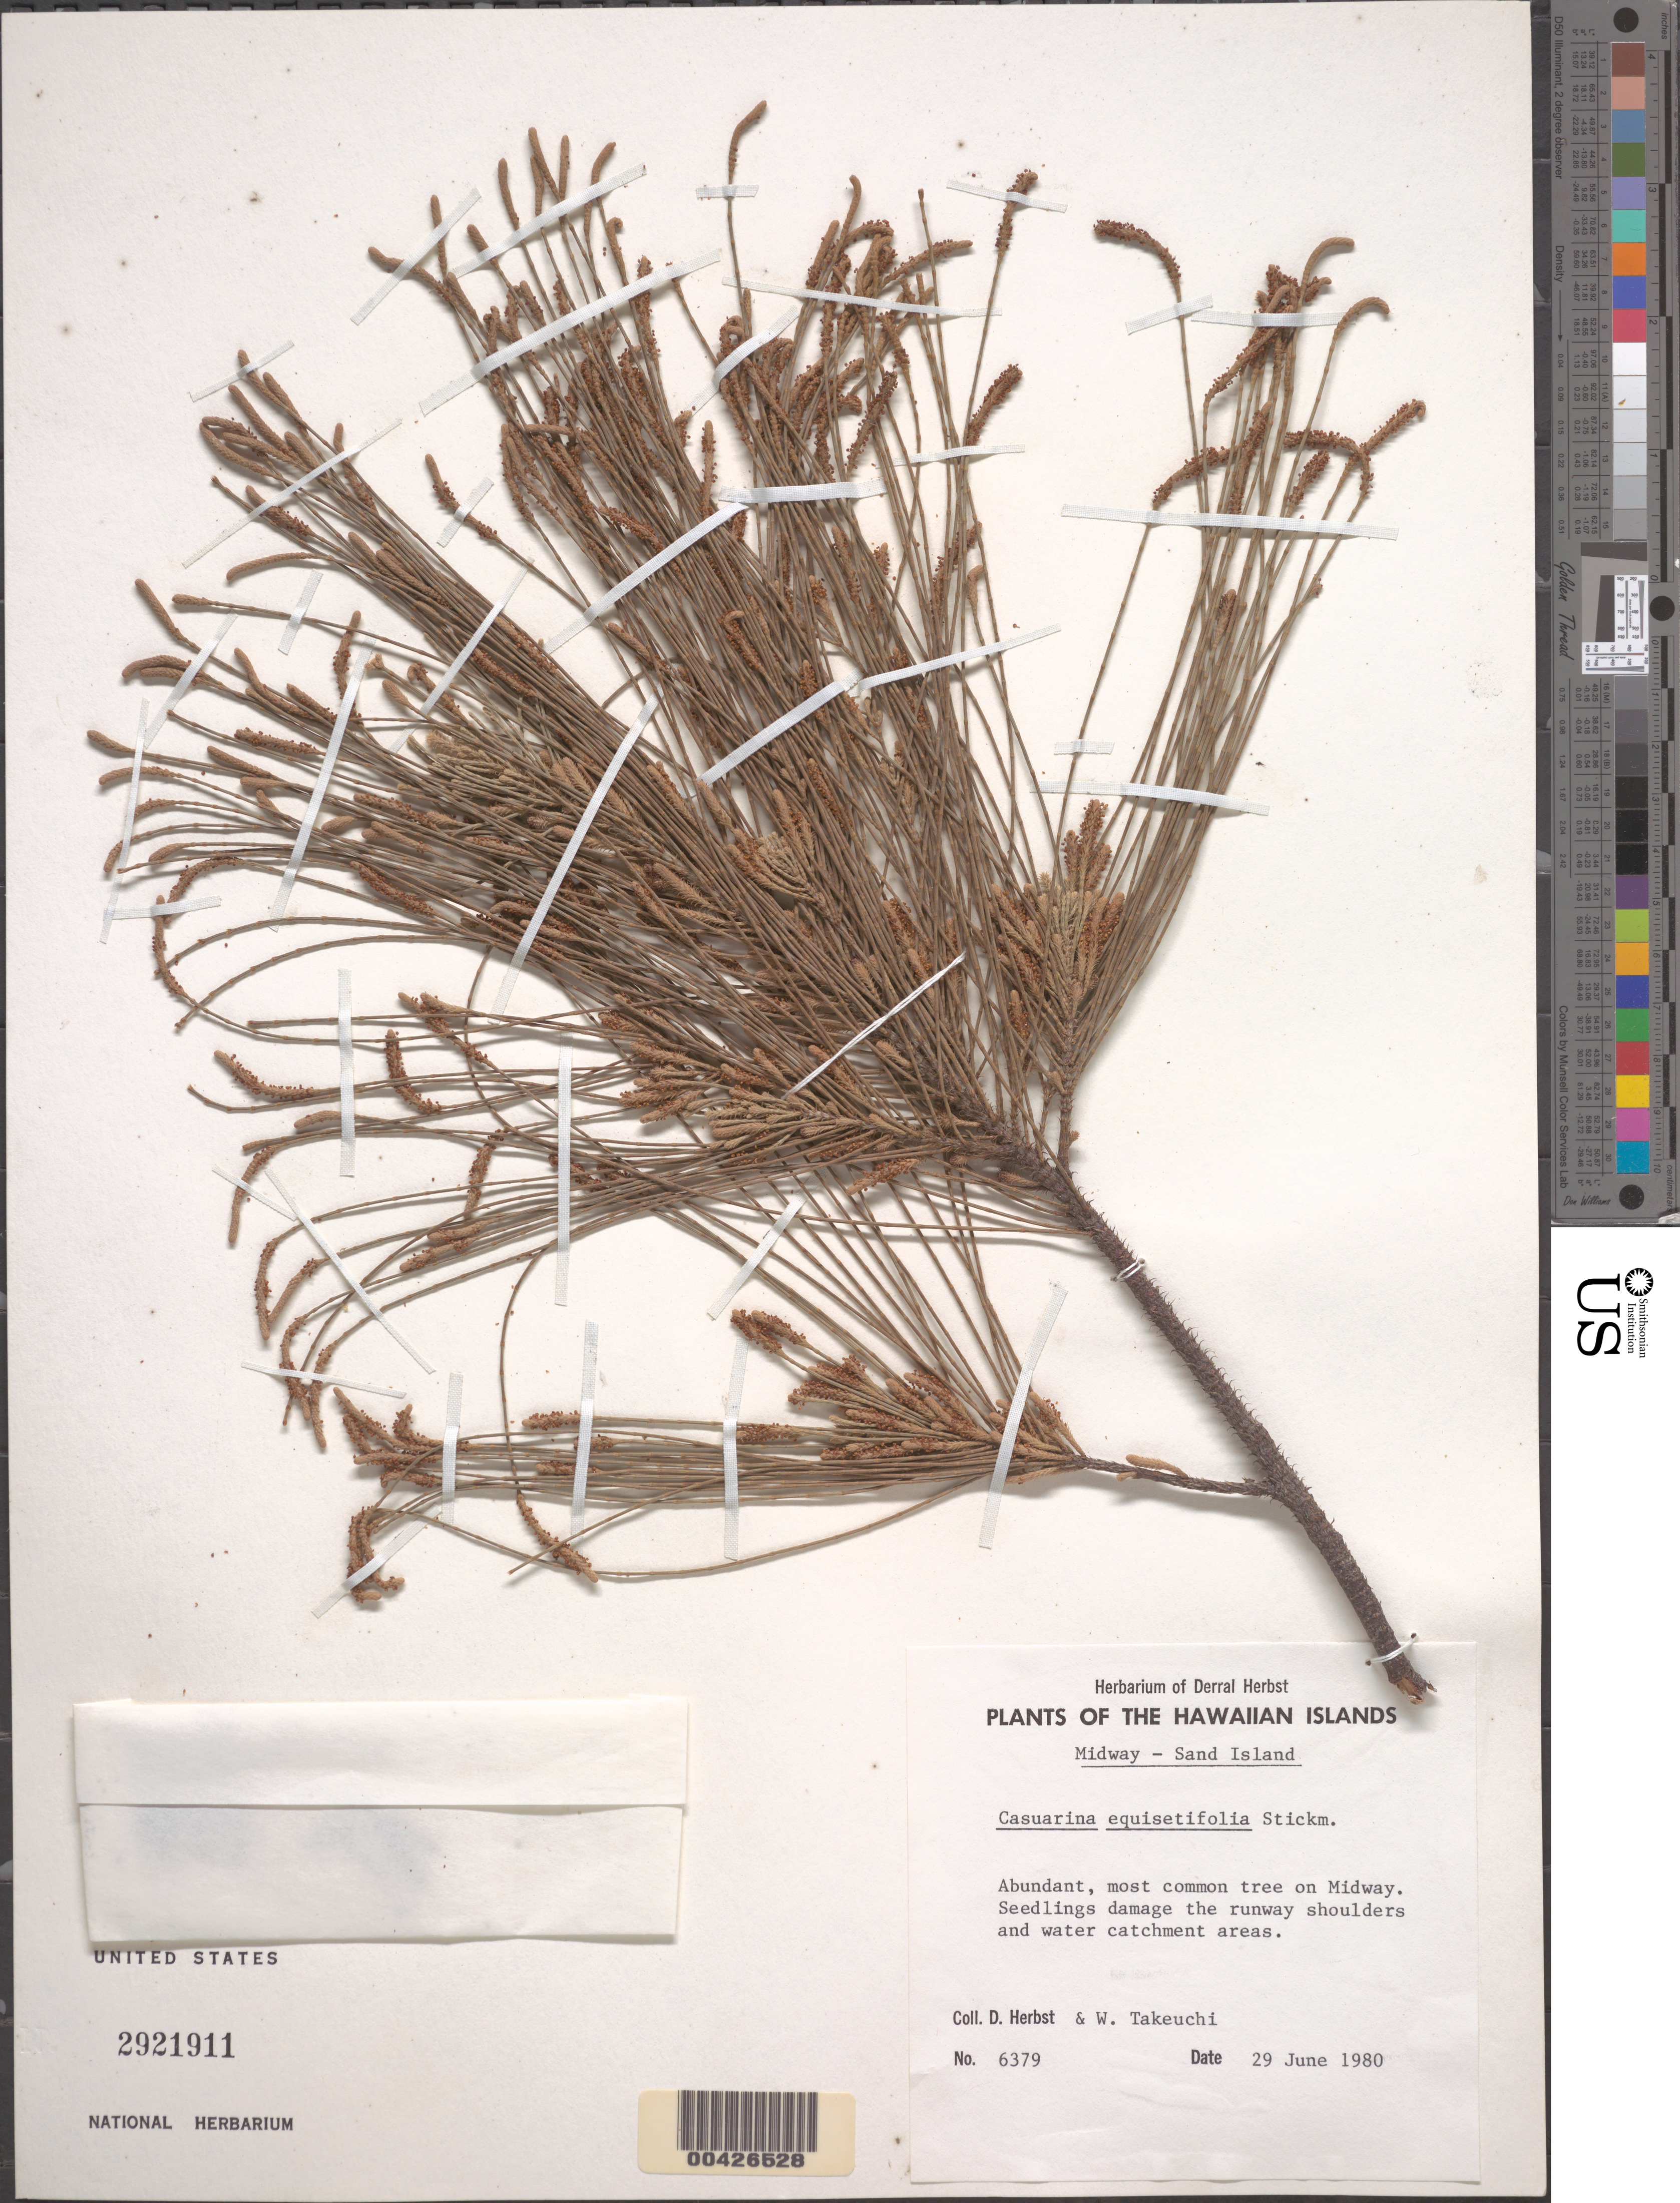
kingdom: Plantae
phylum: Tracheophyta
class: Magnoliopsida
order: Fagales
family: Casuarinaceae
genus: Casuarina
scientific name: Casuarina equisetifolia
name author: L.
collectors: D. R. Herbst & W. N. Takeuchi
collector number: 6379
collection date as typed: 29 Jun 1980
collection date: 1980-06-29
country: U.S. Administered Pacific Islands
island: Midway Atoll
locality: Sand Islet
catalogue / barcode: US 2921911